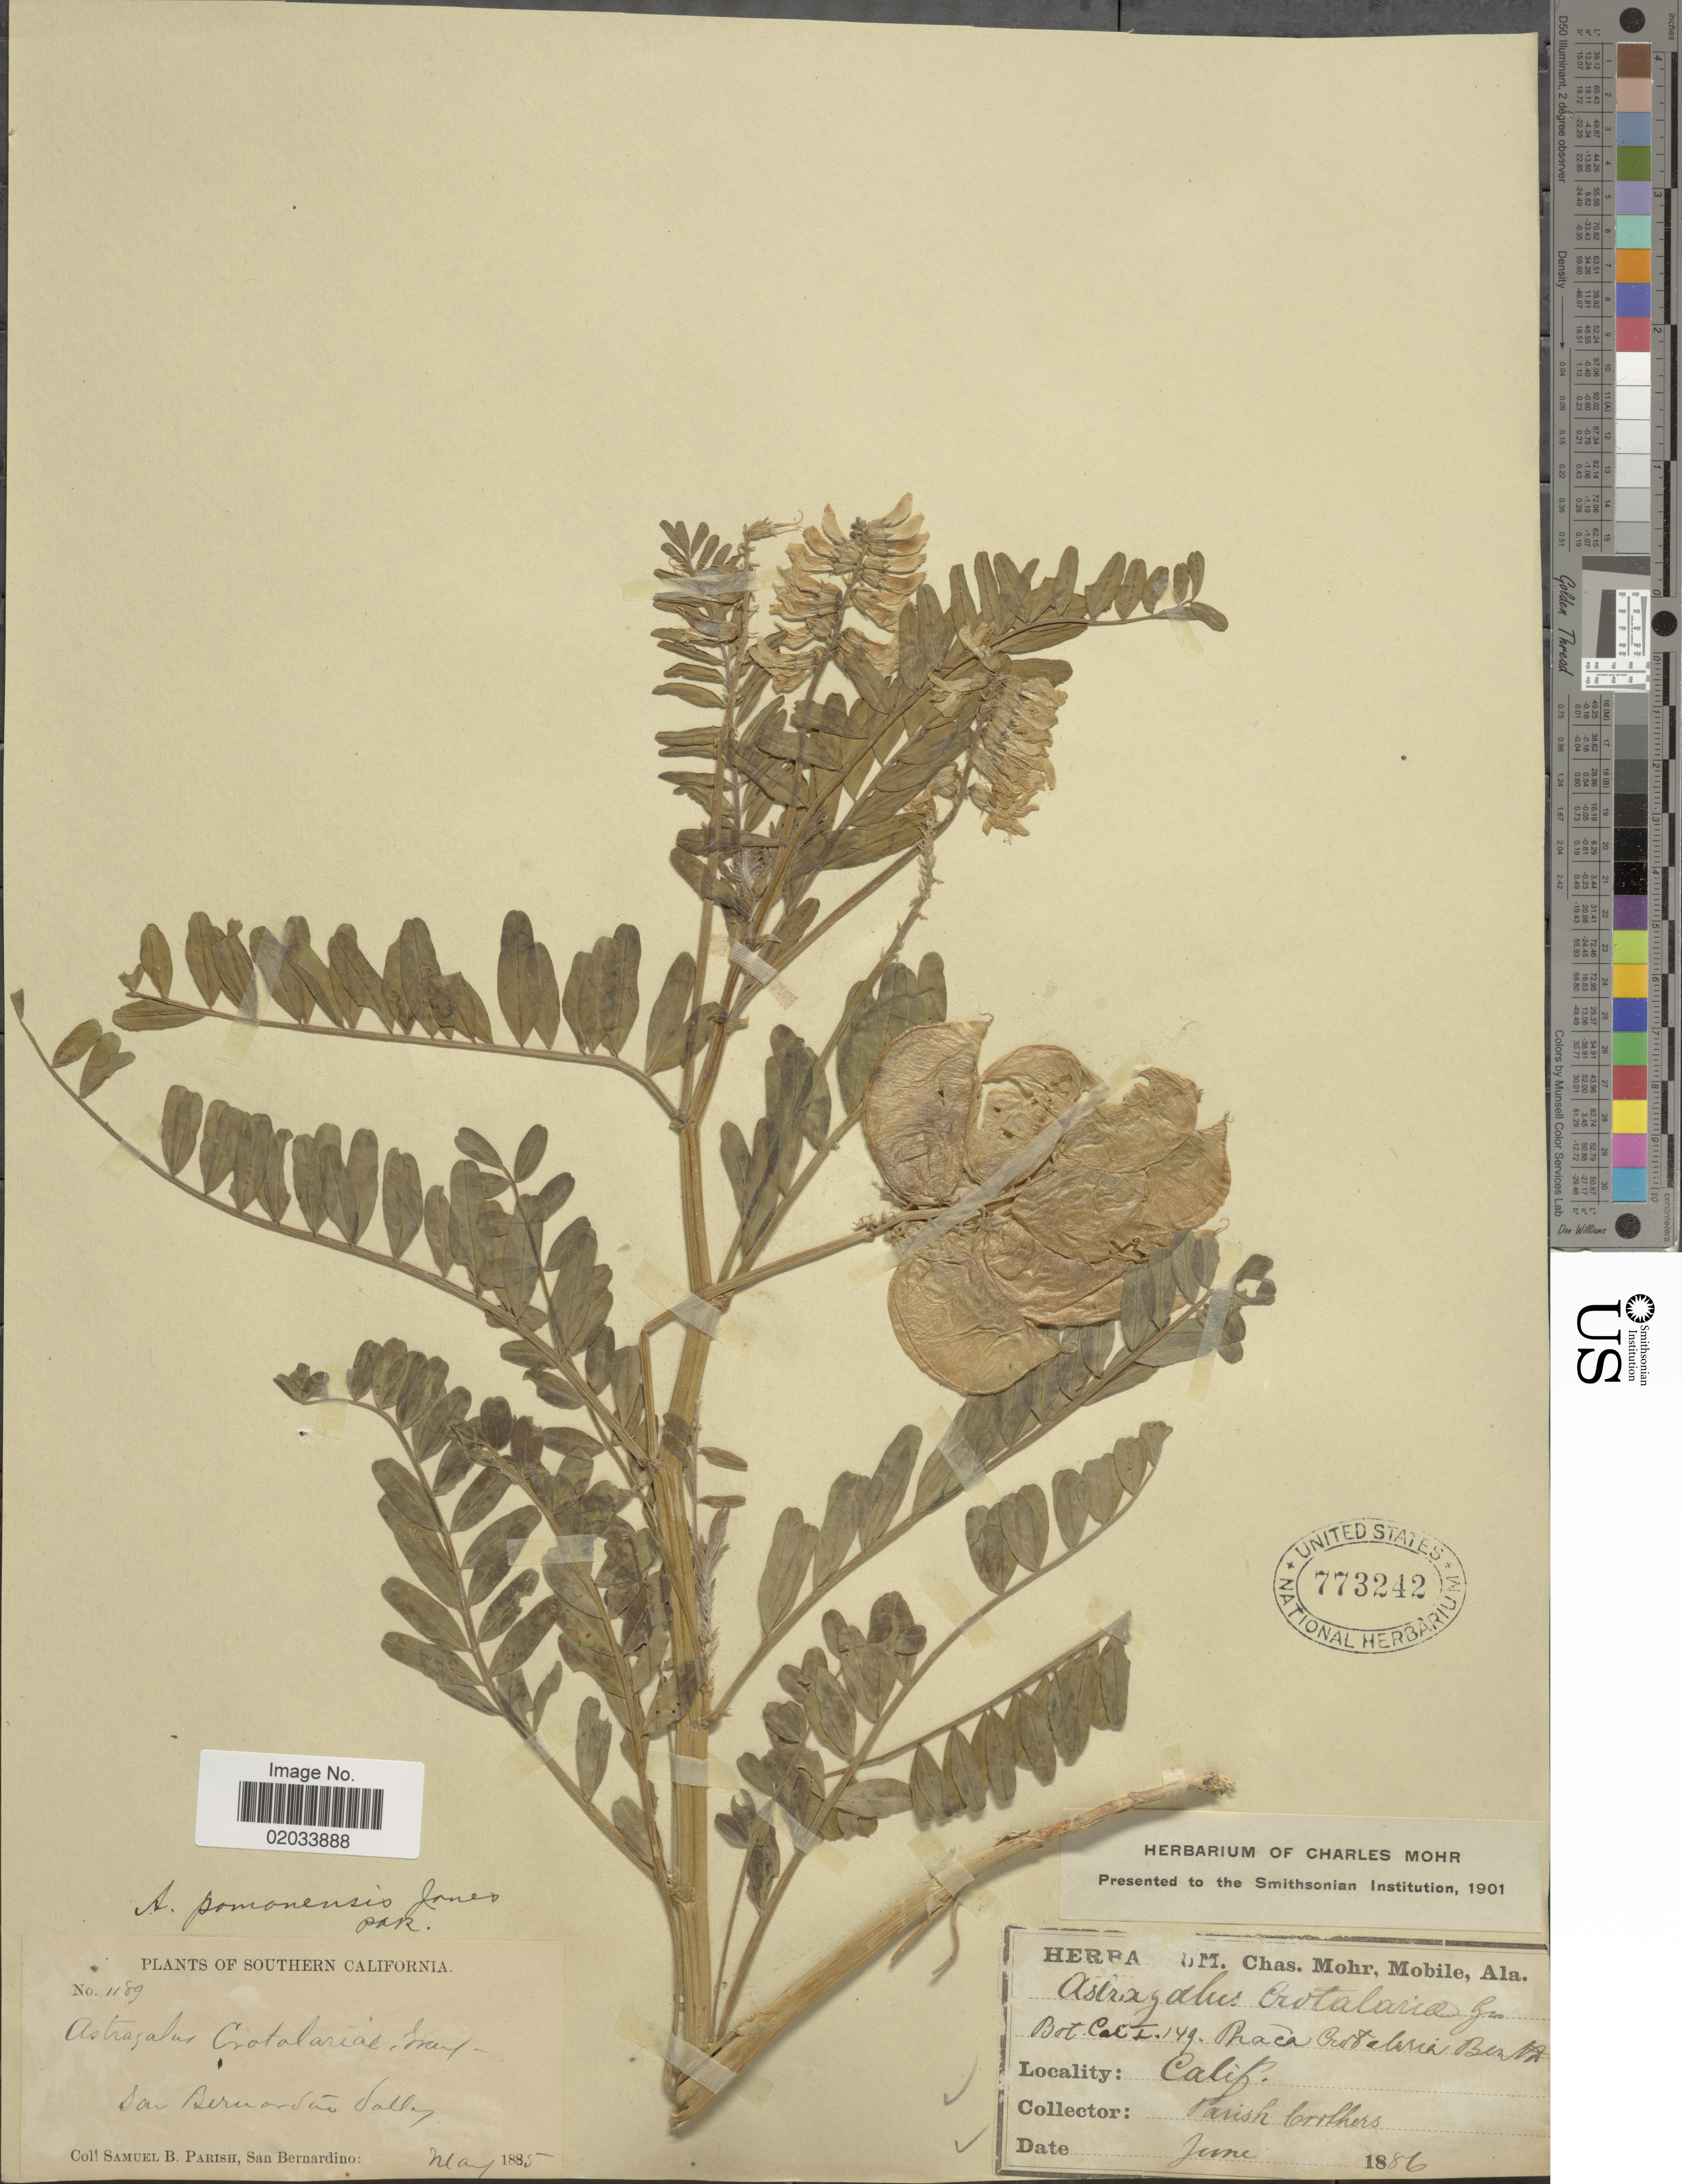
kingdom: Plantae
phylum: Tracheophyta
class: Magnoliopsida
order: Fabales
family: Fabaceae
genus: Astragalus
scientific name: Astragalus pomonensis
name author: M.E. Jones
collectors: S. B. Parish & Parish Bros.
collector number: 1189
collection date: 1885-05/1886-06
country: United States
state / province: California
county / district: San Bernardino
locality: Southern California. San Bernardino Valley. Calif.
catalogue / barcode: US 773242